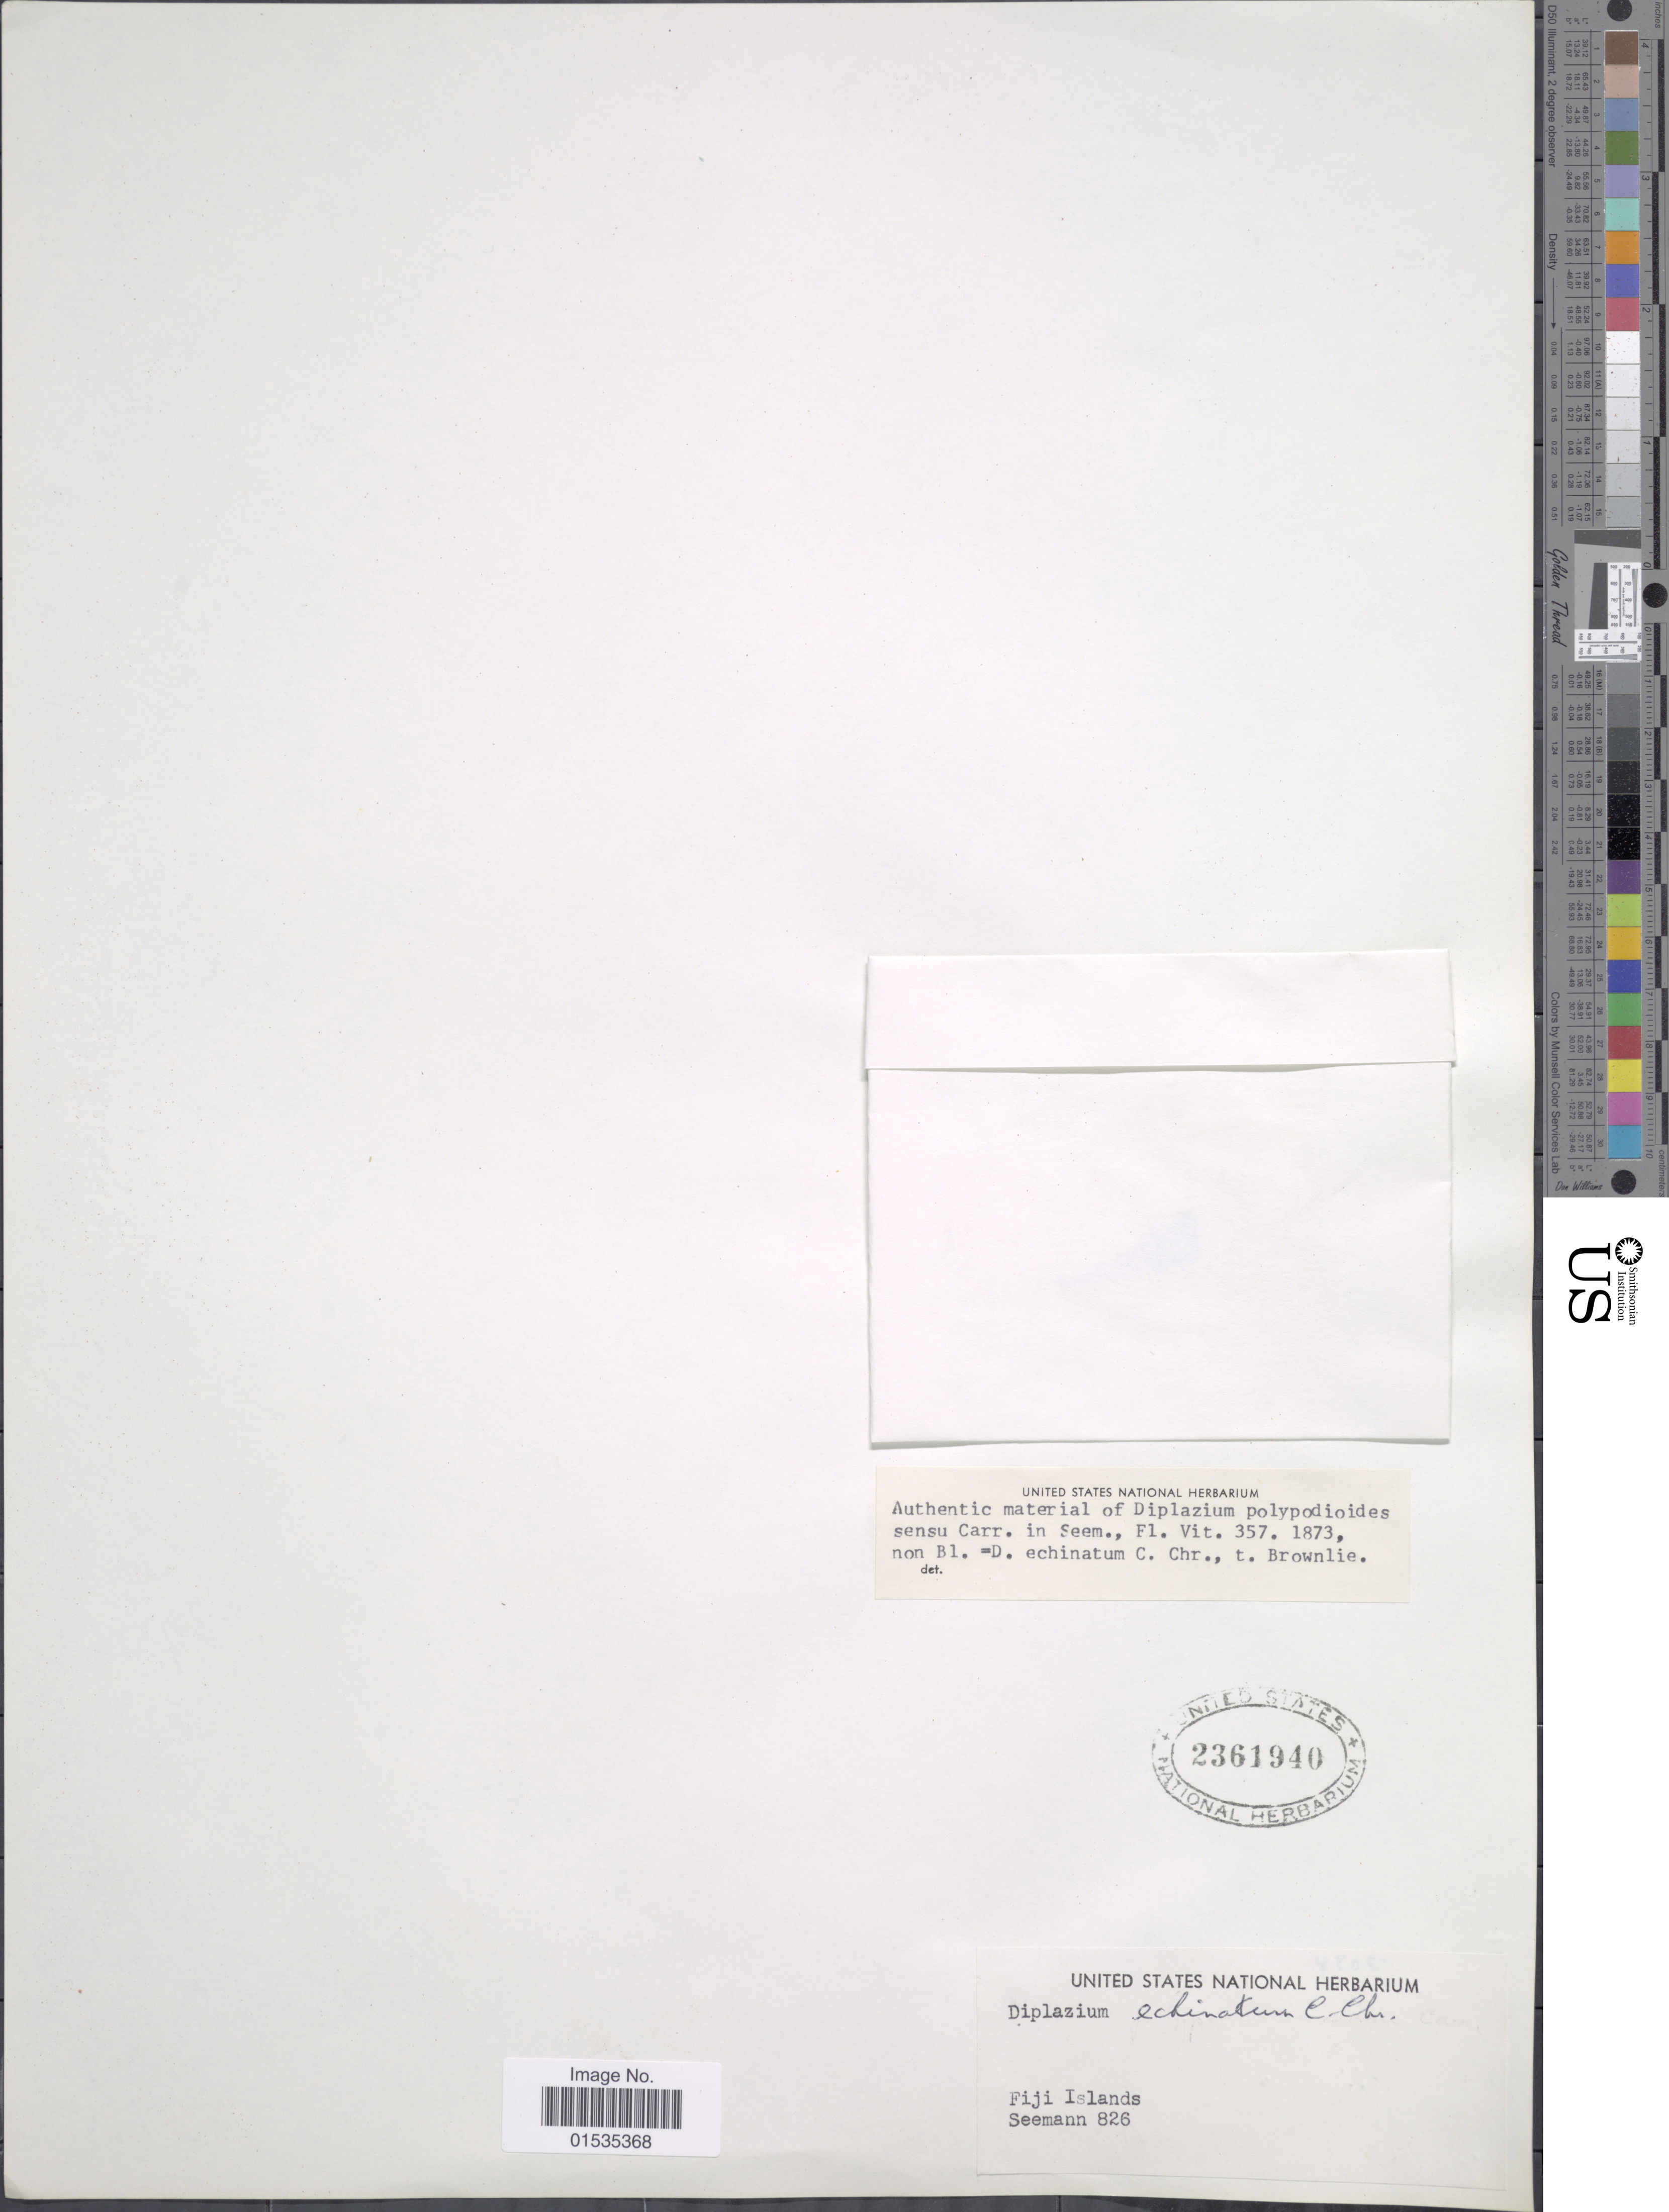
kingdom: Plantae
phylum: Tracheophyta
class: Polypodiopsida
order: Polypodiales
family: Athyriaceae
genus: Diplazium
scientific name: Diplazium echinatum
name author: C. Chr.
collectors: Seeman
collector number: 826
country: Fiji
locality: Fiji Islands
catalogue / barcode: US 2361940